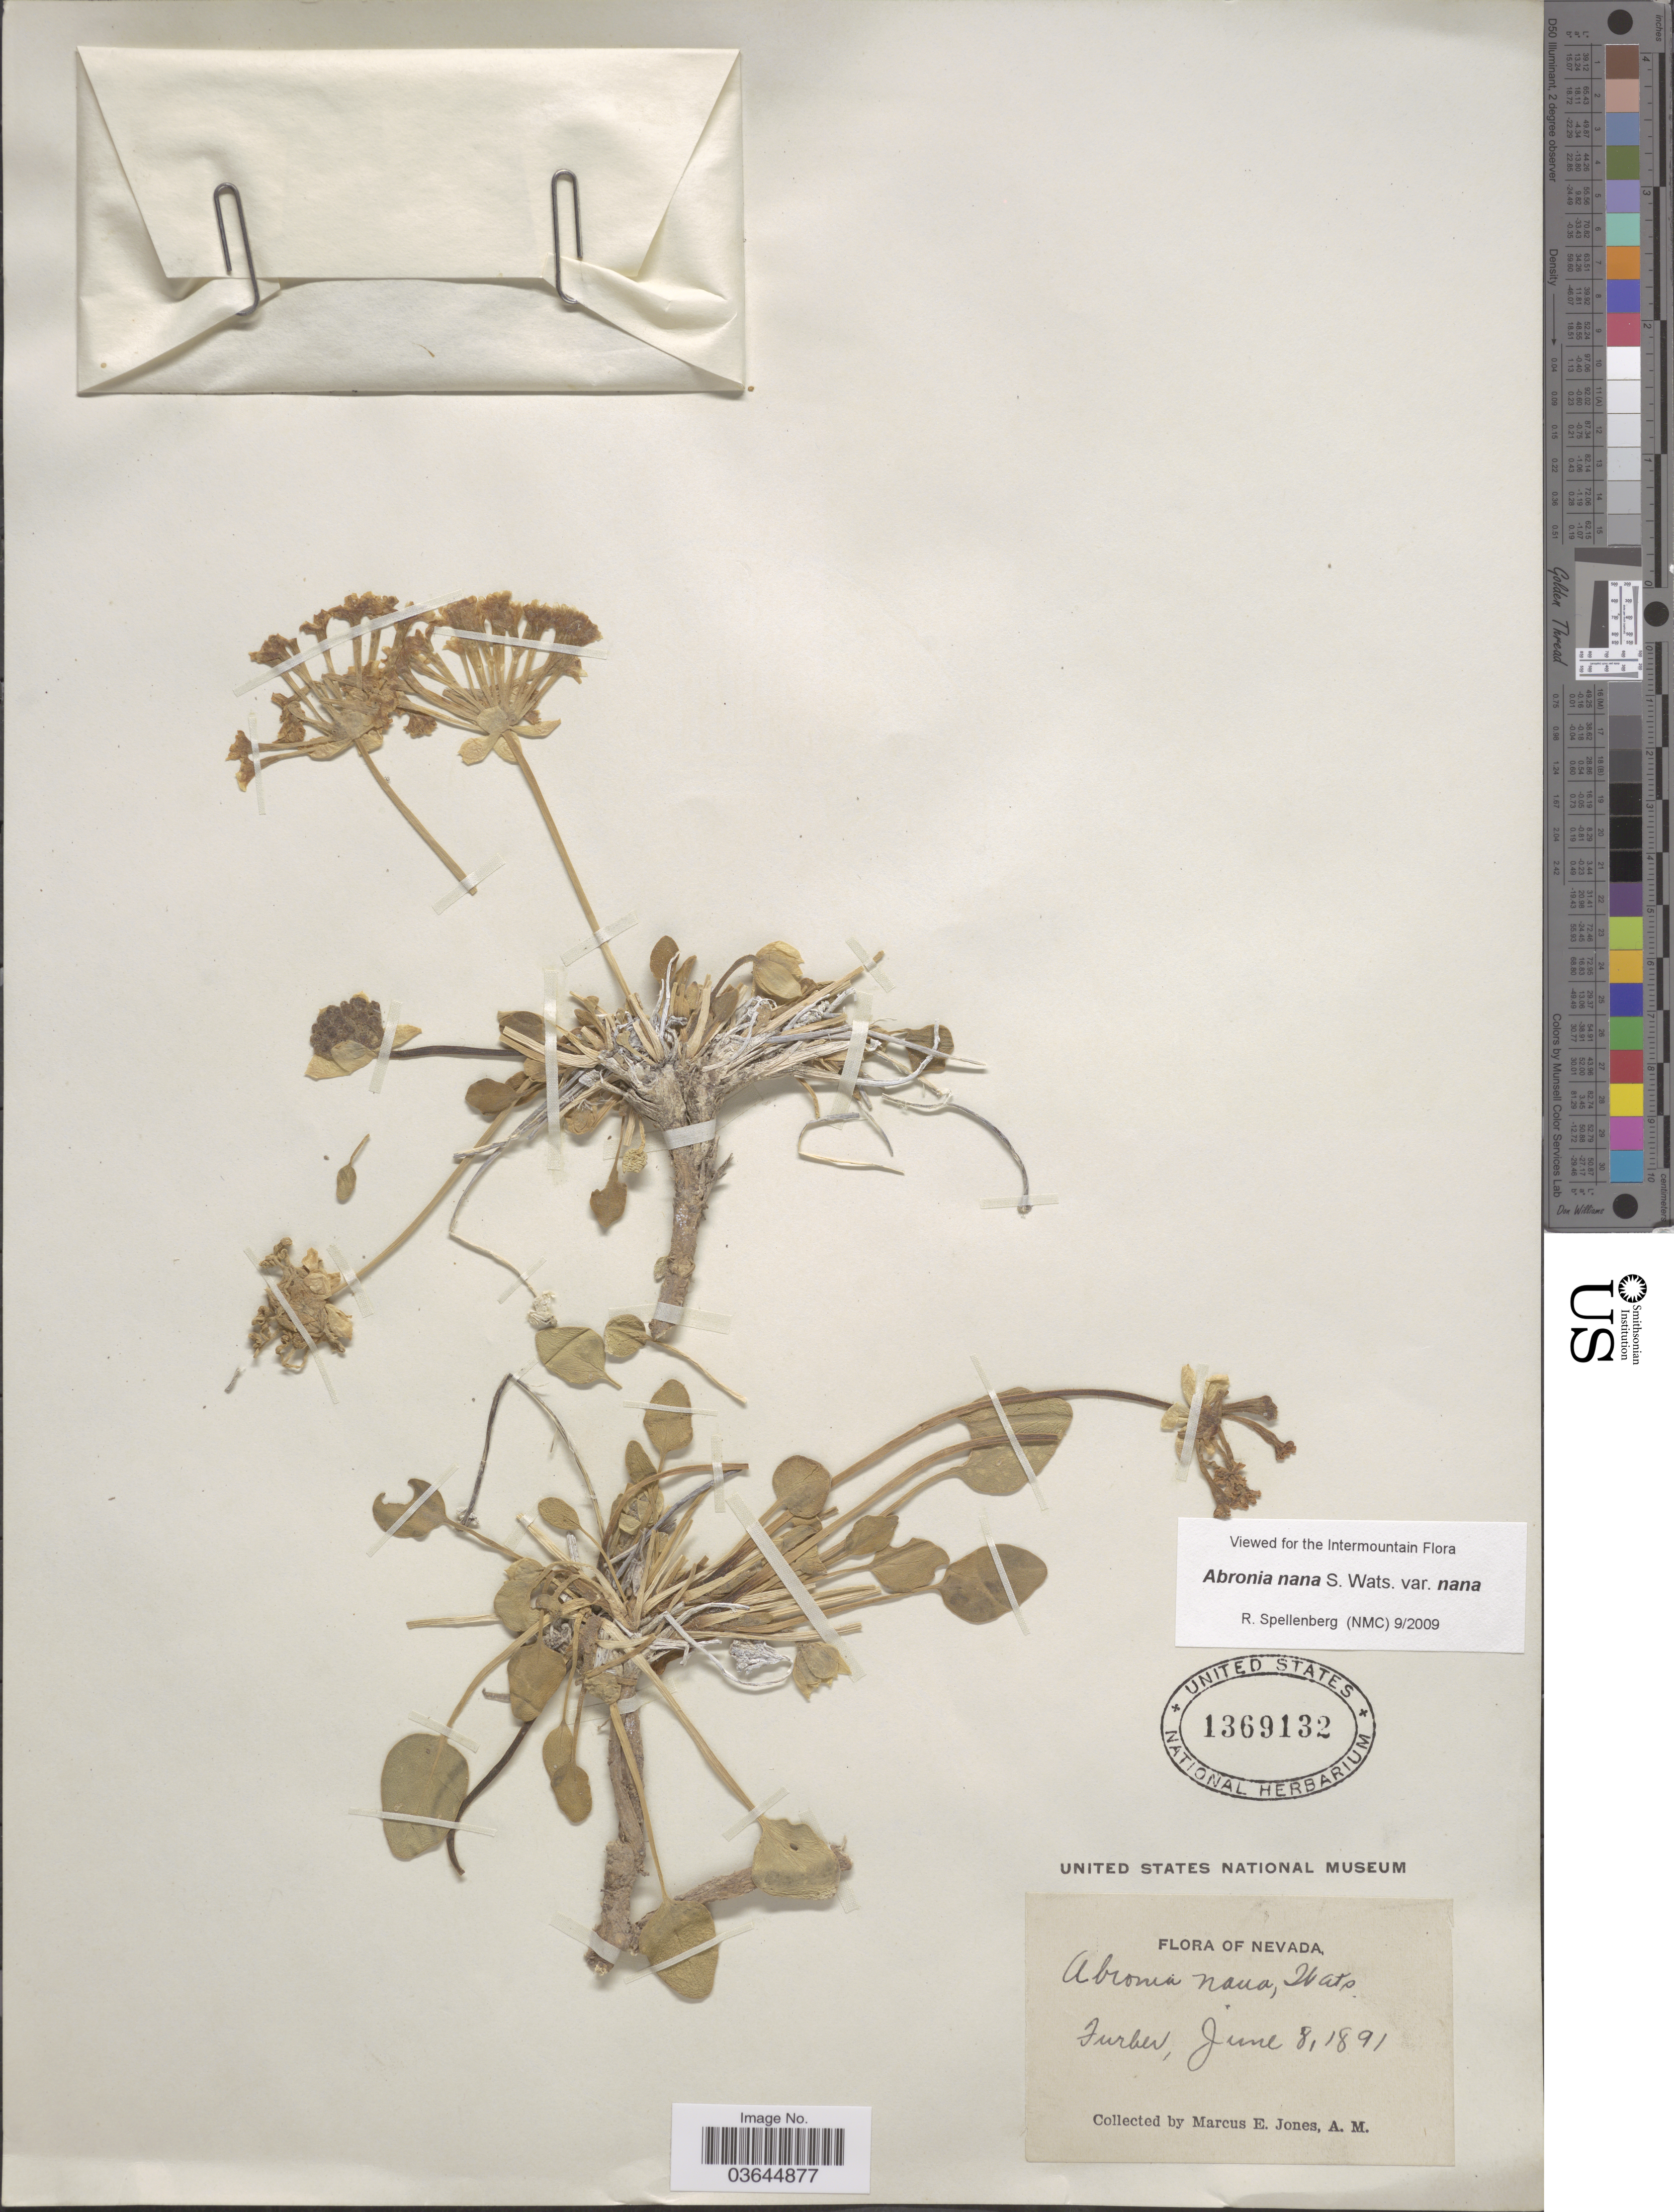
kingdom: Plantae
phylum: Tracheophyta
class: Magnoliopsida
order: Caryophyllales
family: Nyctaginaceae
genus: Abronia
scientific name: Abronia nana var. nana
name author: S. Watson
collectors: M. E. Jones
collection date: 1891-06-08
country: United States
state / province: Nevada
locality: Furber.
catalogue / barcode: US 1369132